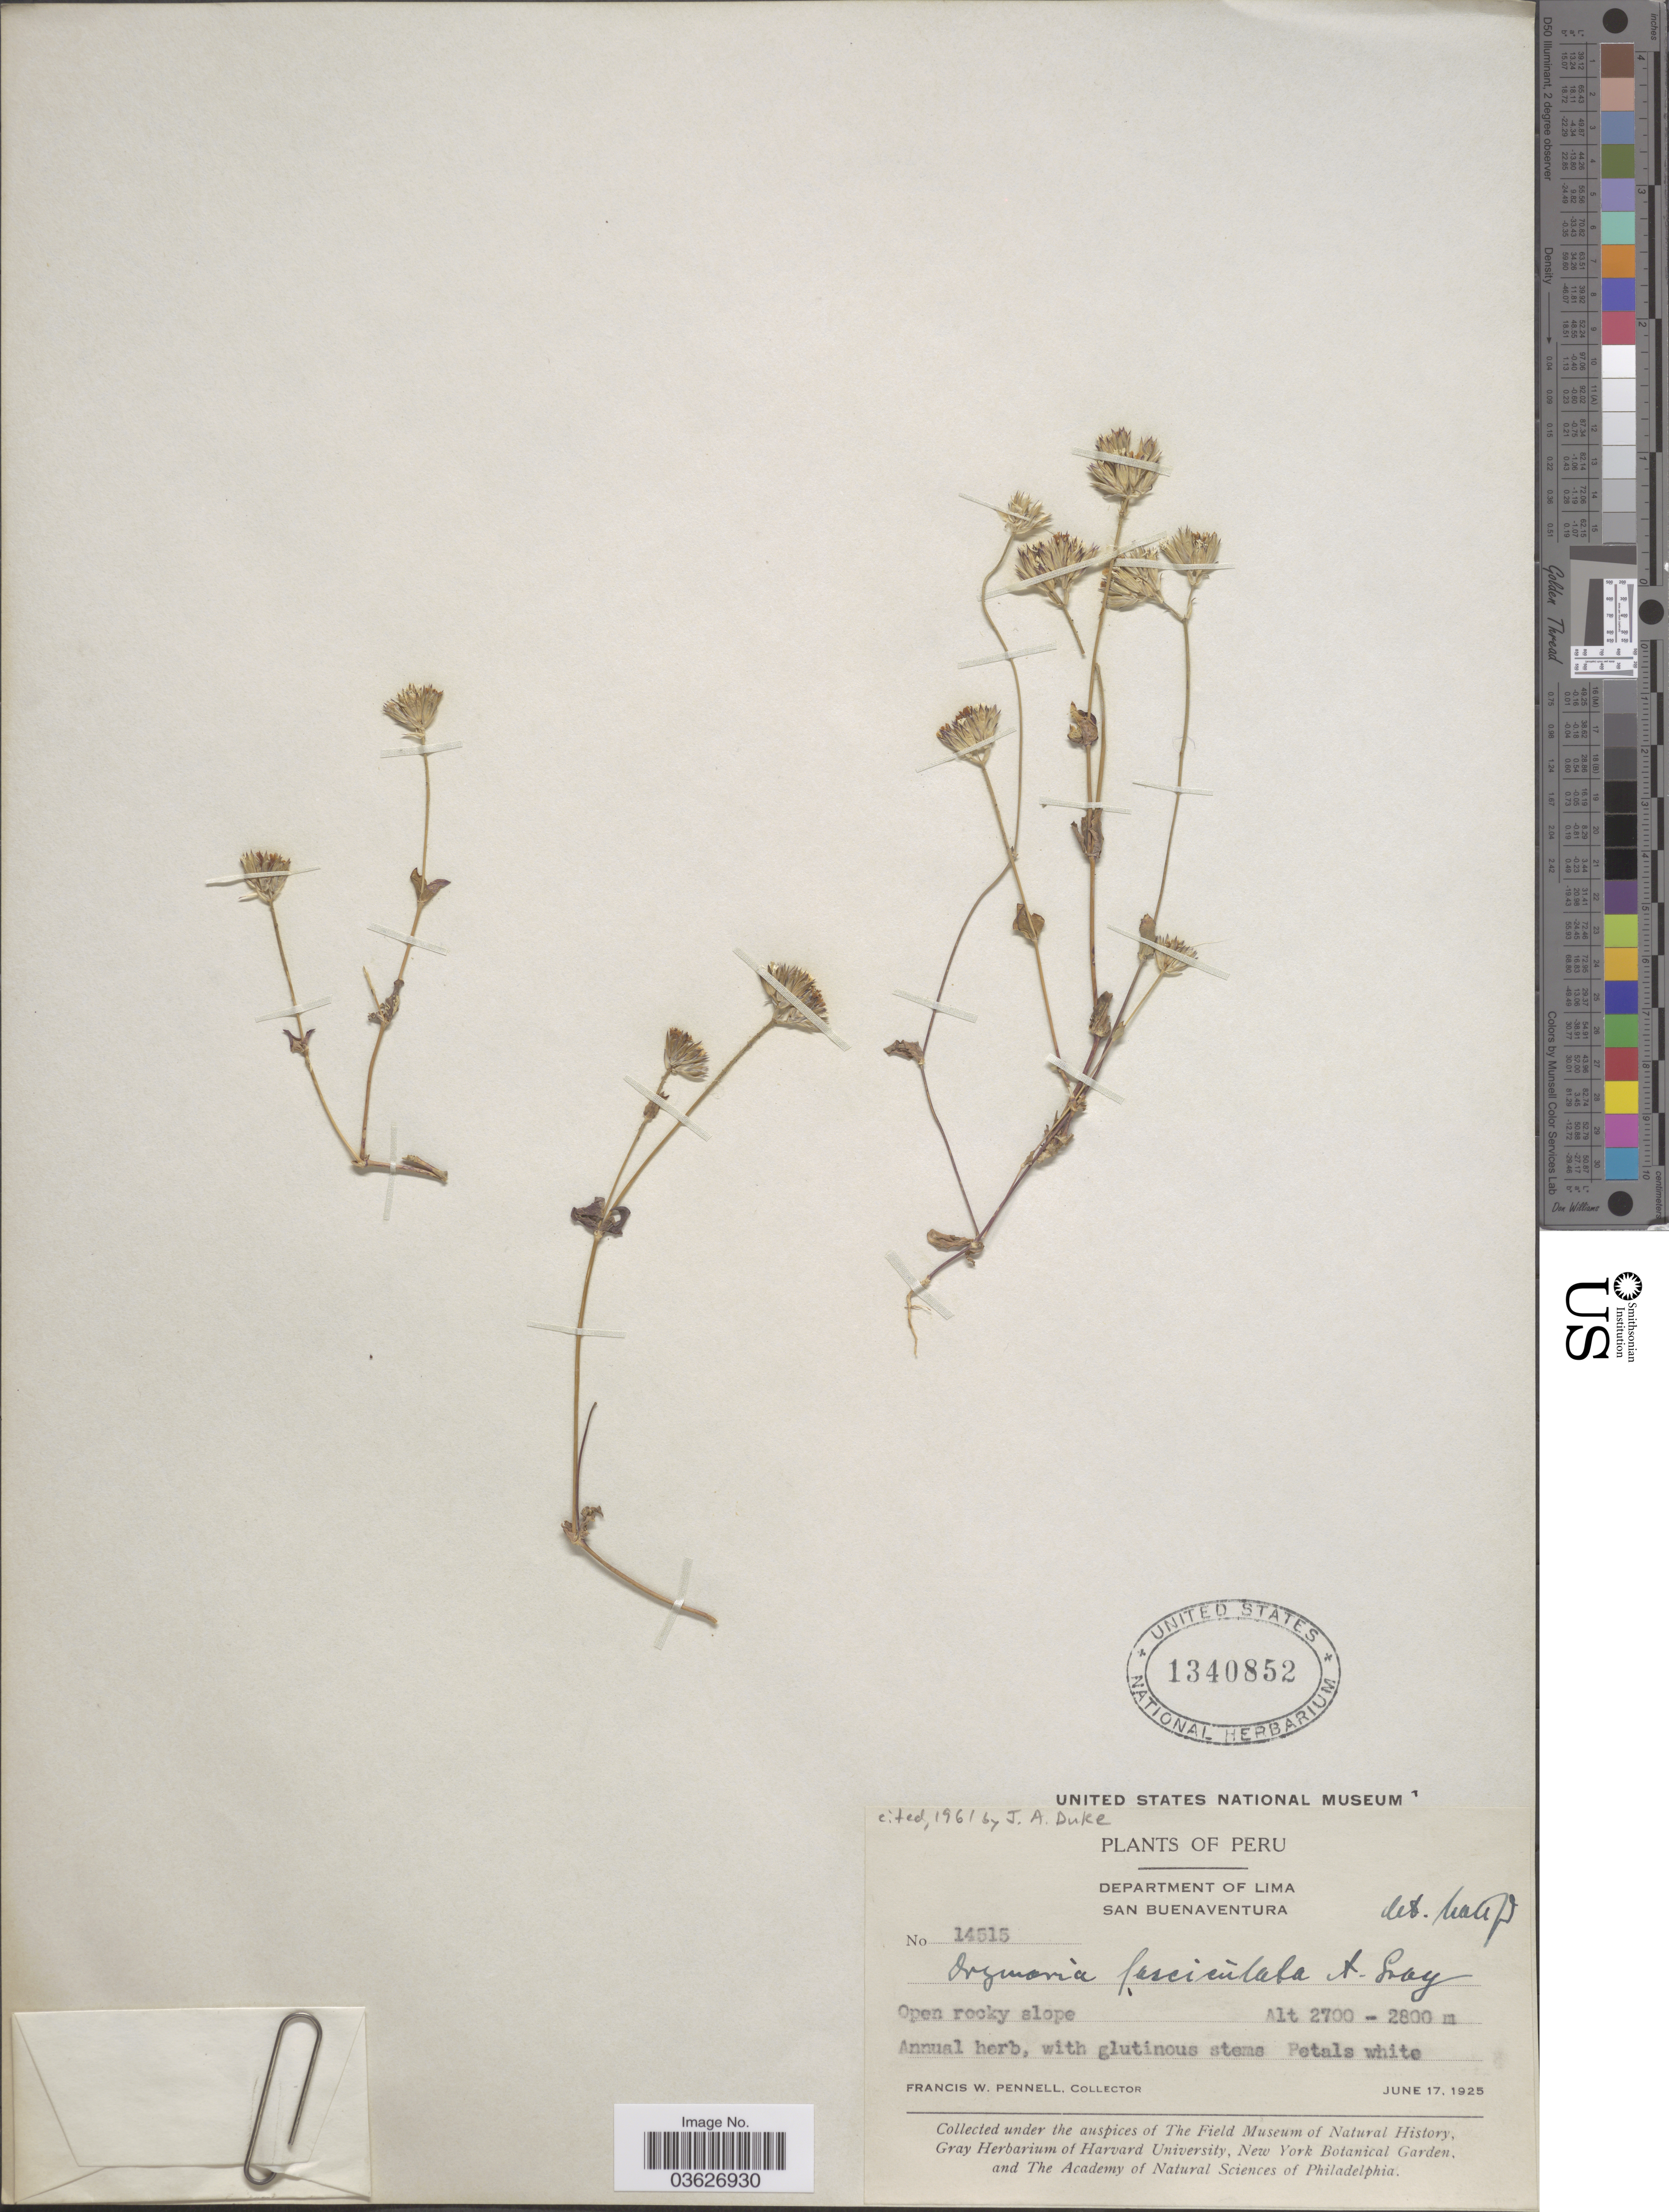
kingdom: Plantae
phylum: Tracheophyta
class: Magnoliopsida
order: Caryophyllales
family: Caryophyllaceae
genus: Drymaria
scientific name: Drymaria fasciculata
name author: A. Gray in Wilkes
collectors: F. W. Pennell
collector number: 14515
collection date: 1925-06-17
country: Peru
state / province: Lima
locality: Department of Lima. San Buenaventura.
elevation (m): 2700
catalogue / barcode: US 1340852